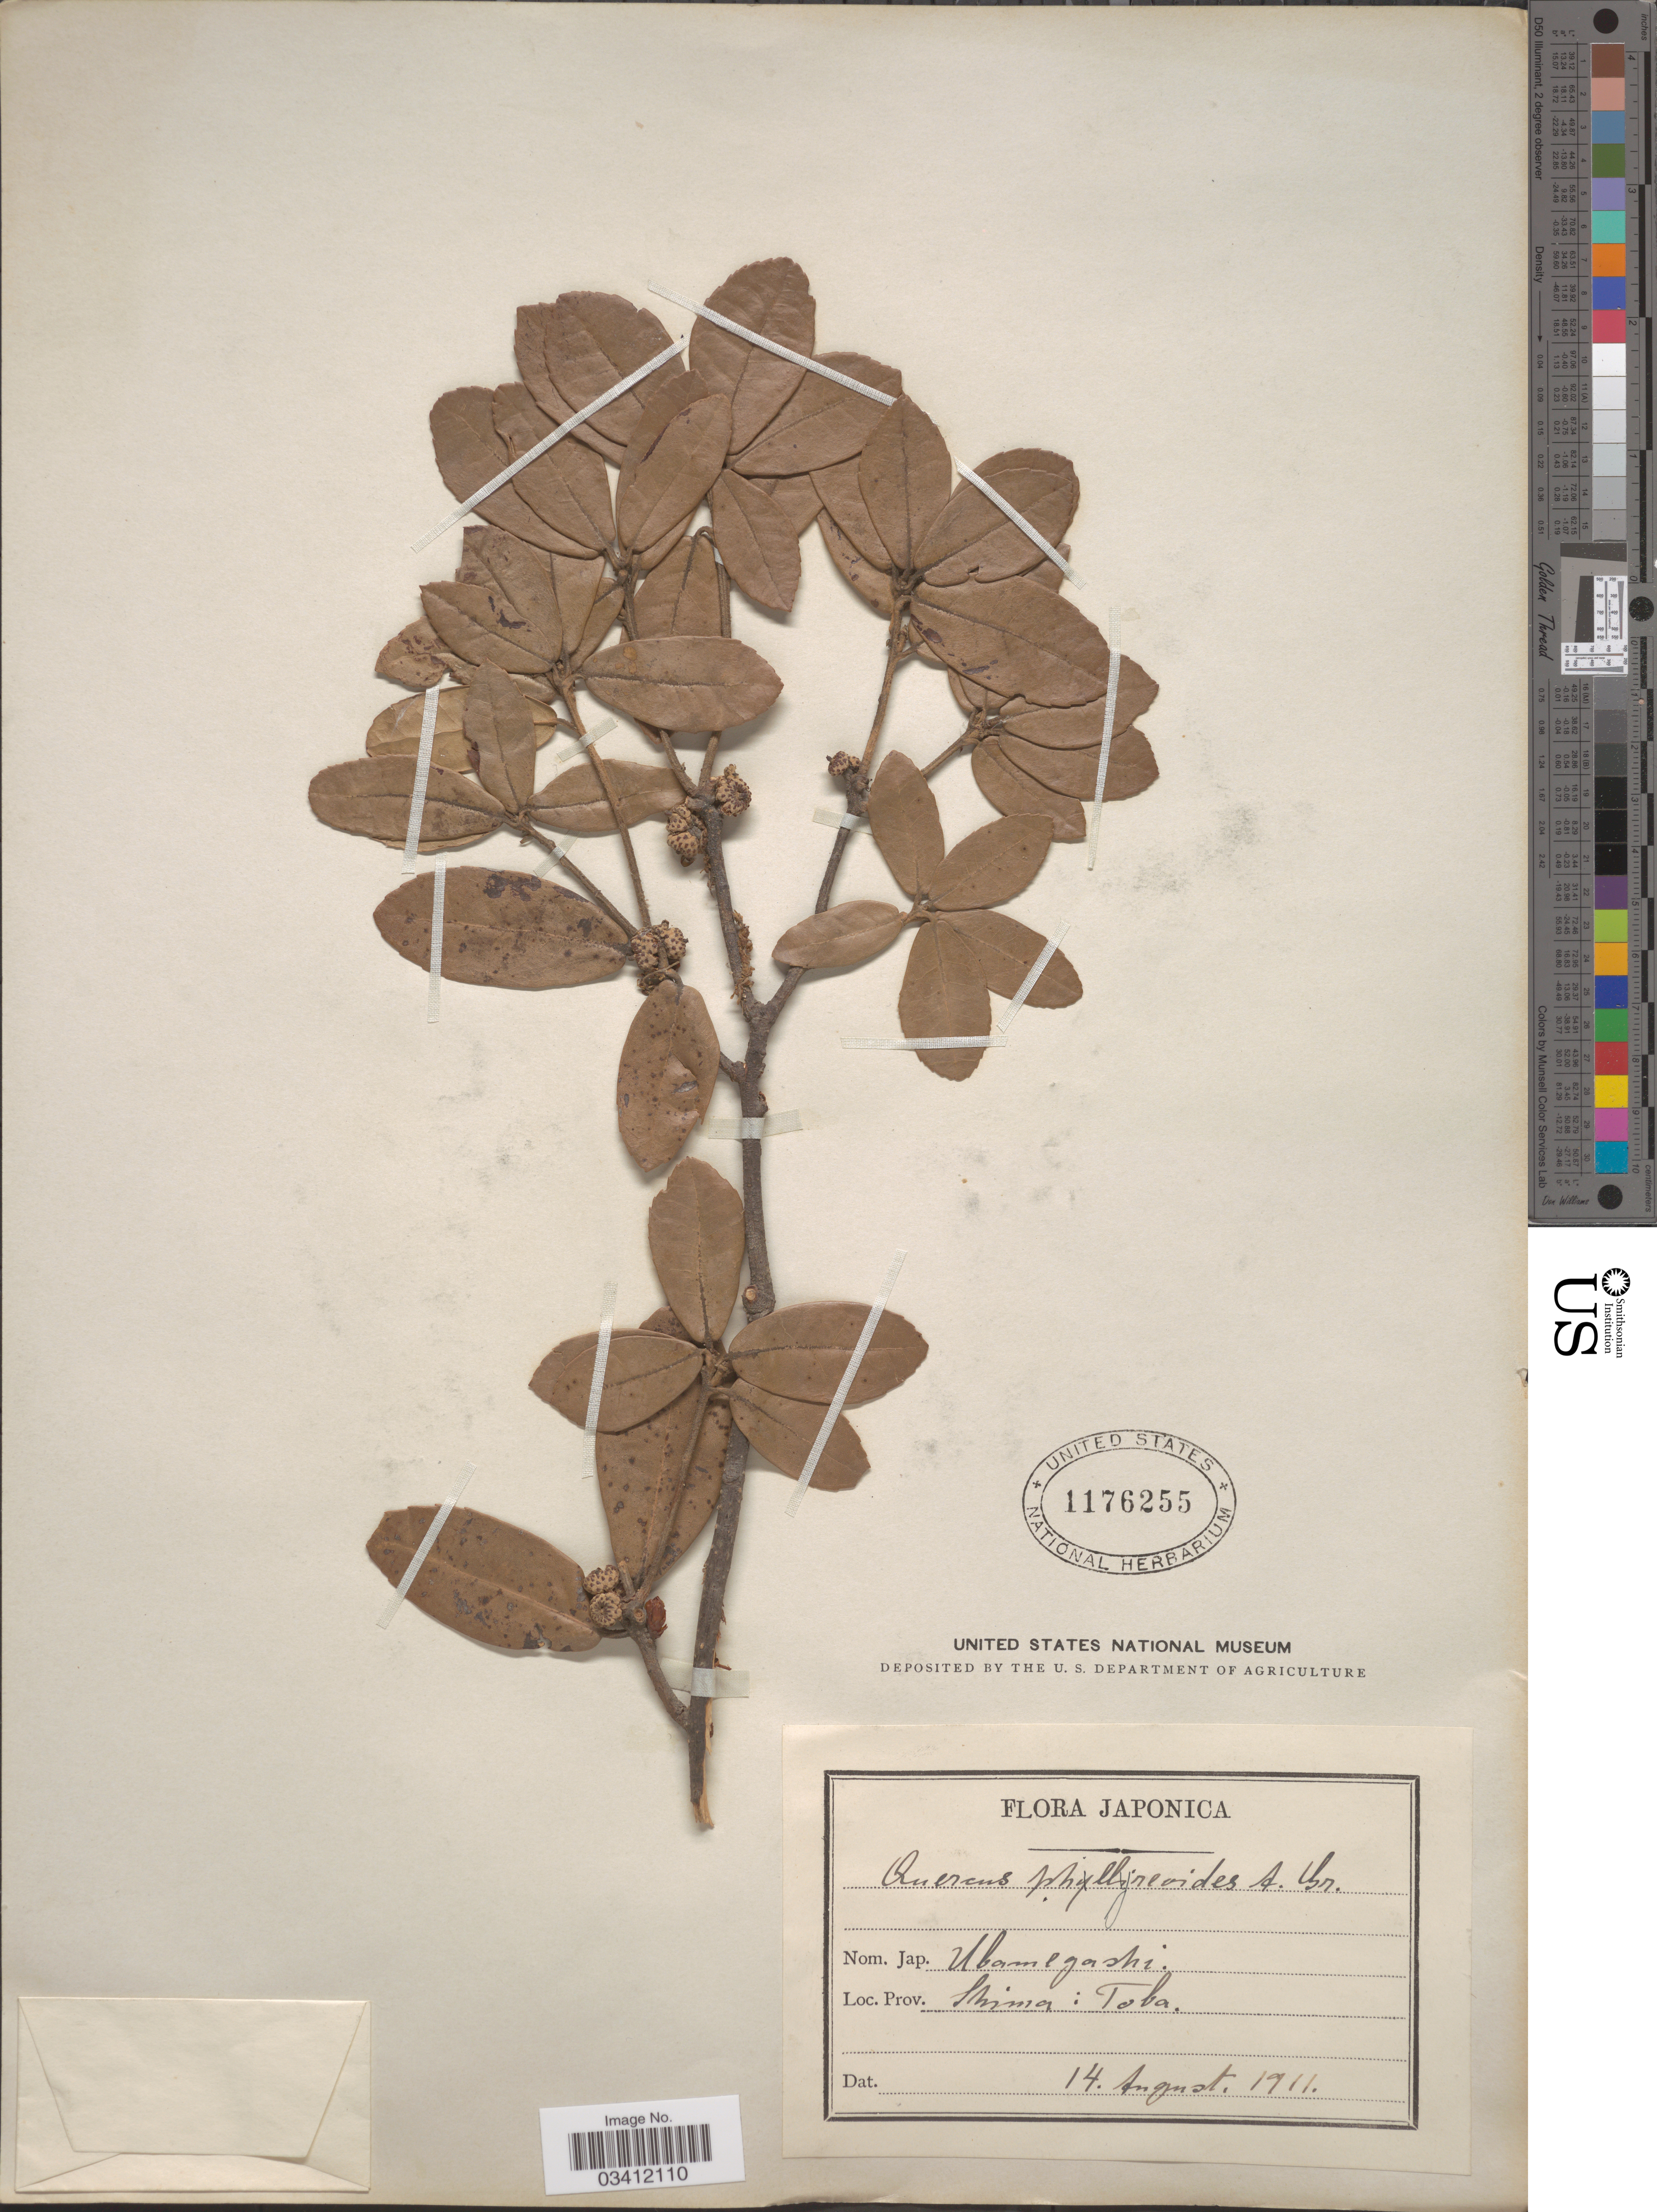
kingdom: Plantae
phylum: Tracheophyta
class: Magnoliopsida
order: Fagales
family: Fagaceae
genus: Quercus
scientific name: Quercus phillyraeoides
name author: A. Gray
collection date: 1911-08-14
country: Japan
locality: Shima: Toba.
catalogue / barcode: US 1176255